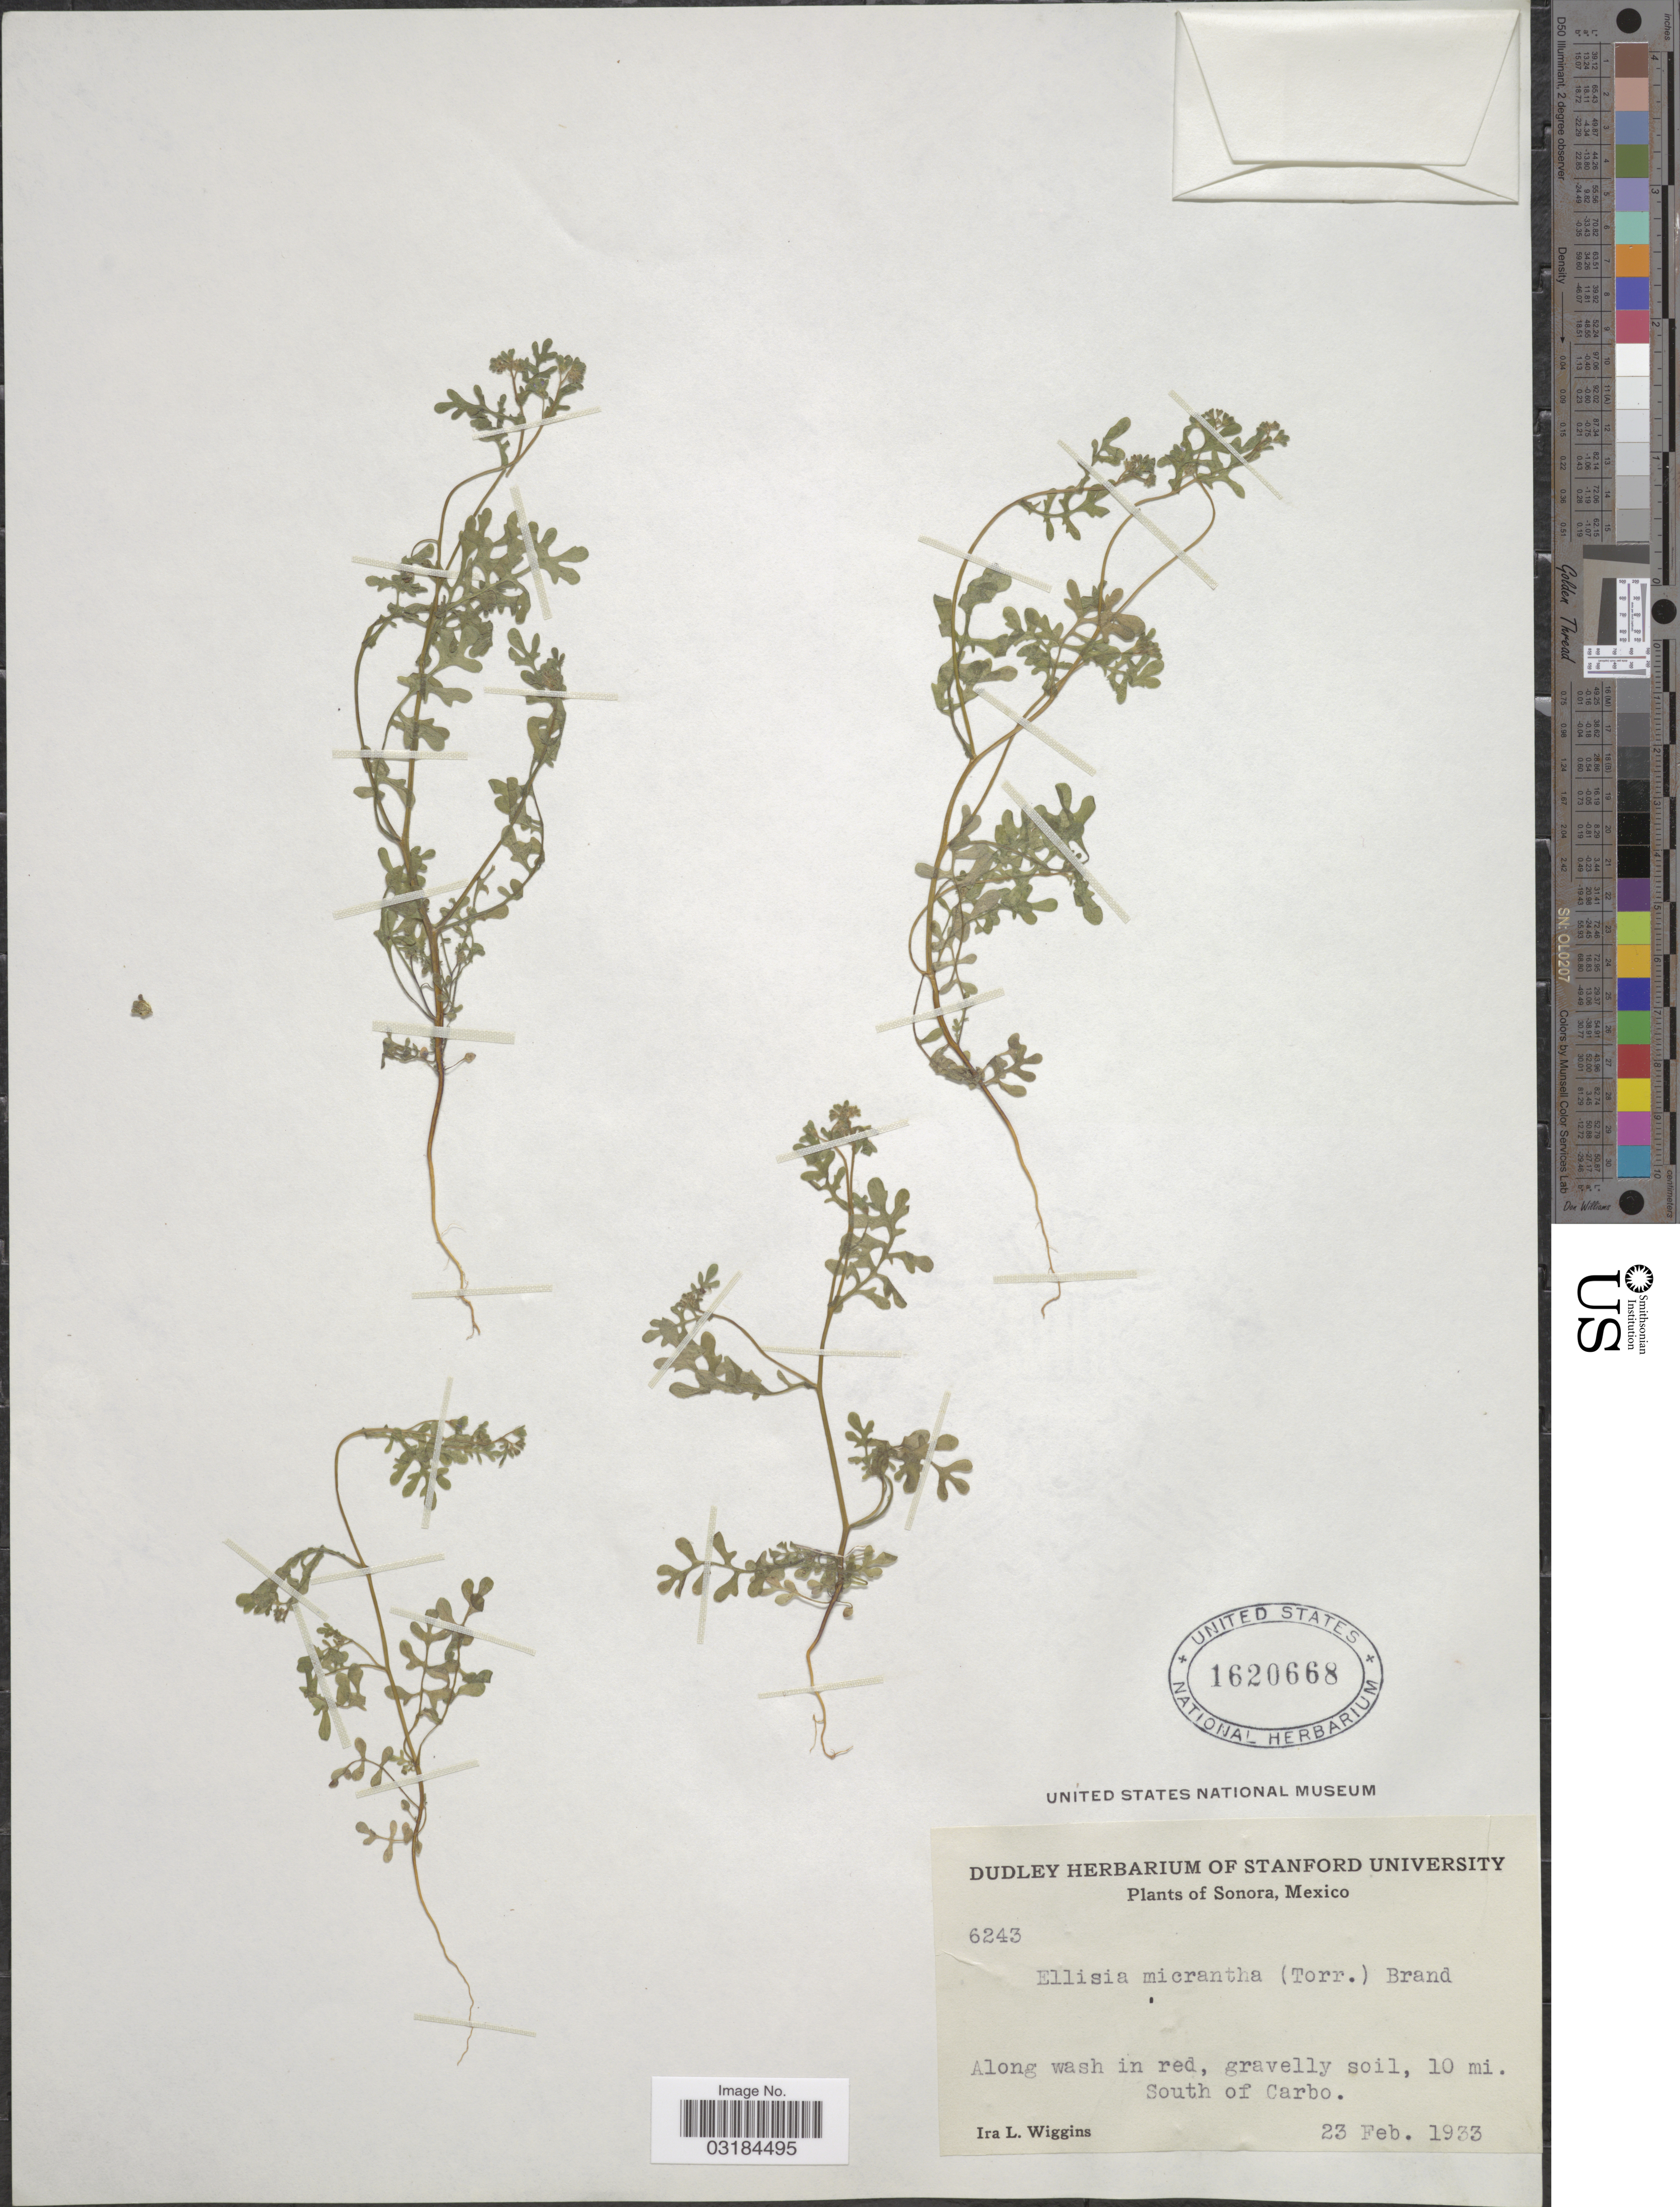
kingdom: Plantae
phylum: Tracheophyta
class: Magnoliopsida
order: Boraginales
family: Hydrophyllaceae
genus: Eucrypta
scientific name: Eucrypta micrantha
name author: (Torr.) A. Heller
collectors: I. L. Wiggins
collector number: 6243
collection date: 1933-02-23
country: Mexico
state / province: Sonora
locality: Along wash in red, gravelly soil, 10 mi. South of Carbo.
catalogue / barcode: US 1620668